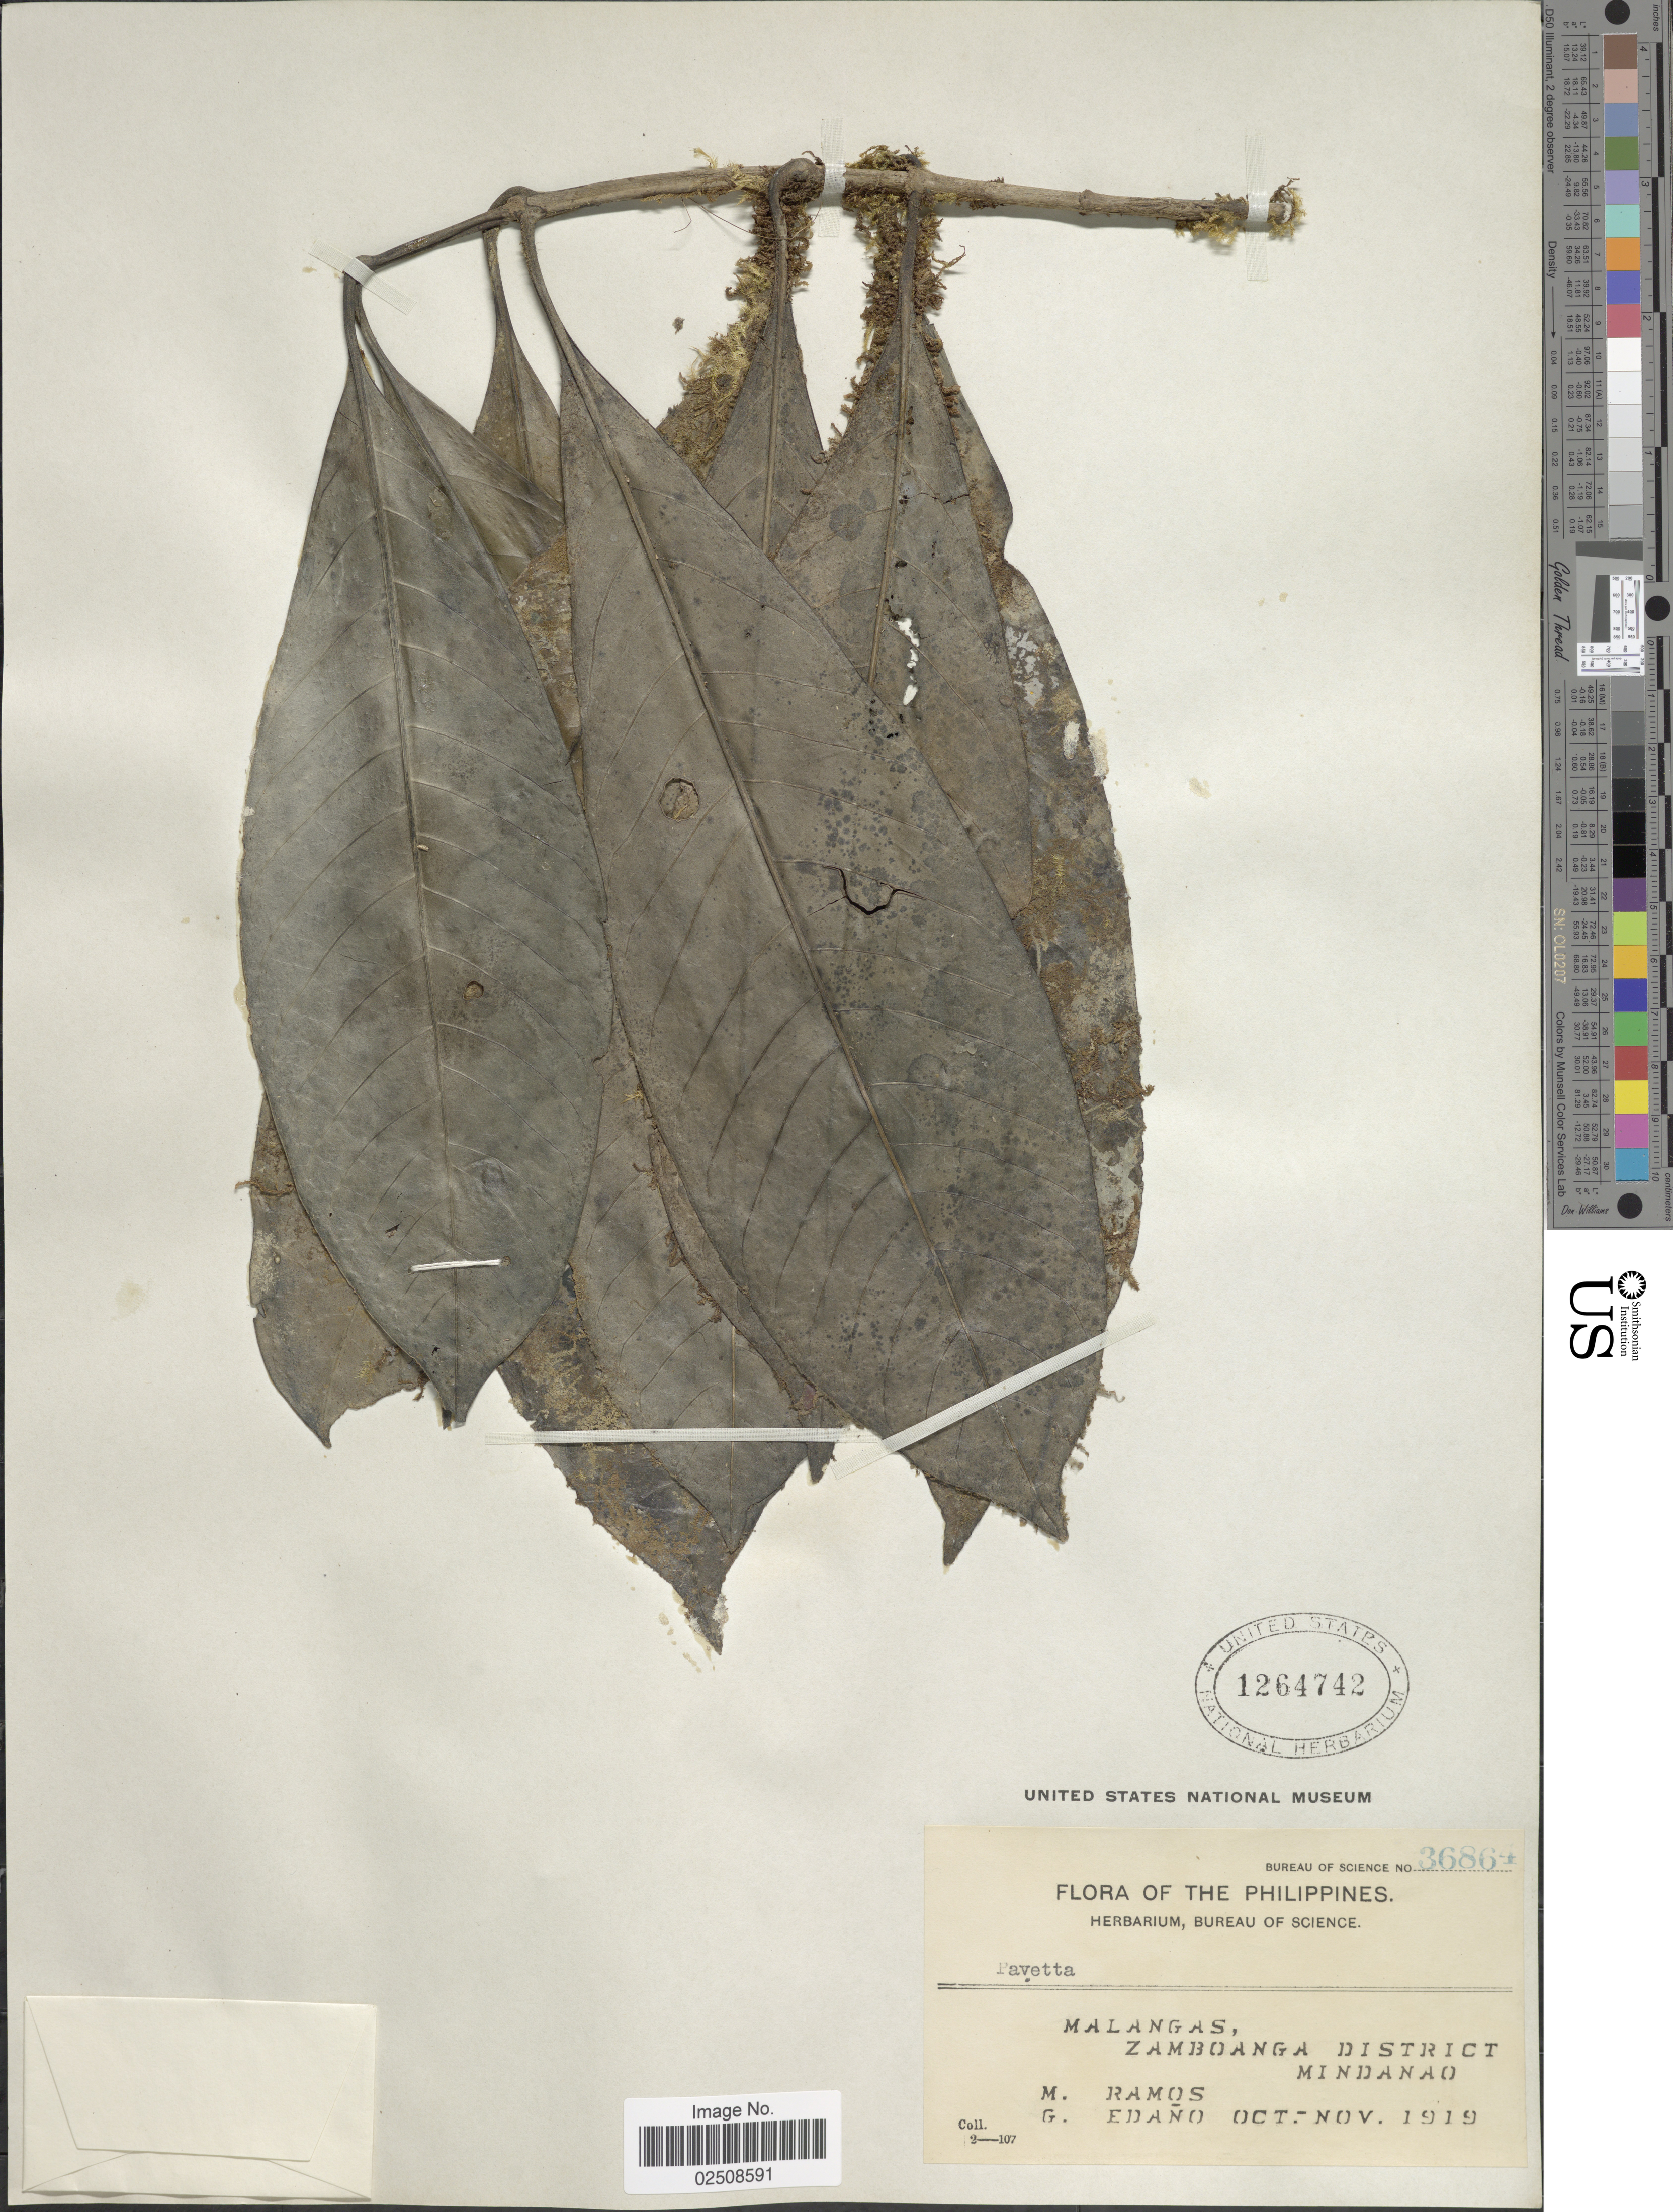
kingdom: Plantae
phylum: Tracheophyta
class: Magnoliopsida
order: Gentianales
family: Rubiaceae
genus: Pavetta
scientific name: Pavetta sp.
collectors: M. Ramos & G. Edaño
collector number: Bureau of Science 36864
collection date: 1919-10/1919-11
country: Philippines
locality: Malangas, Zamboanga DIstrict, Mindanao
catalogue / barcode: US 1264742